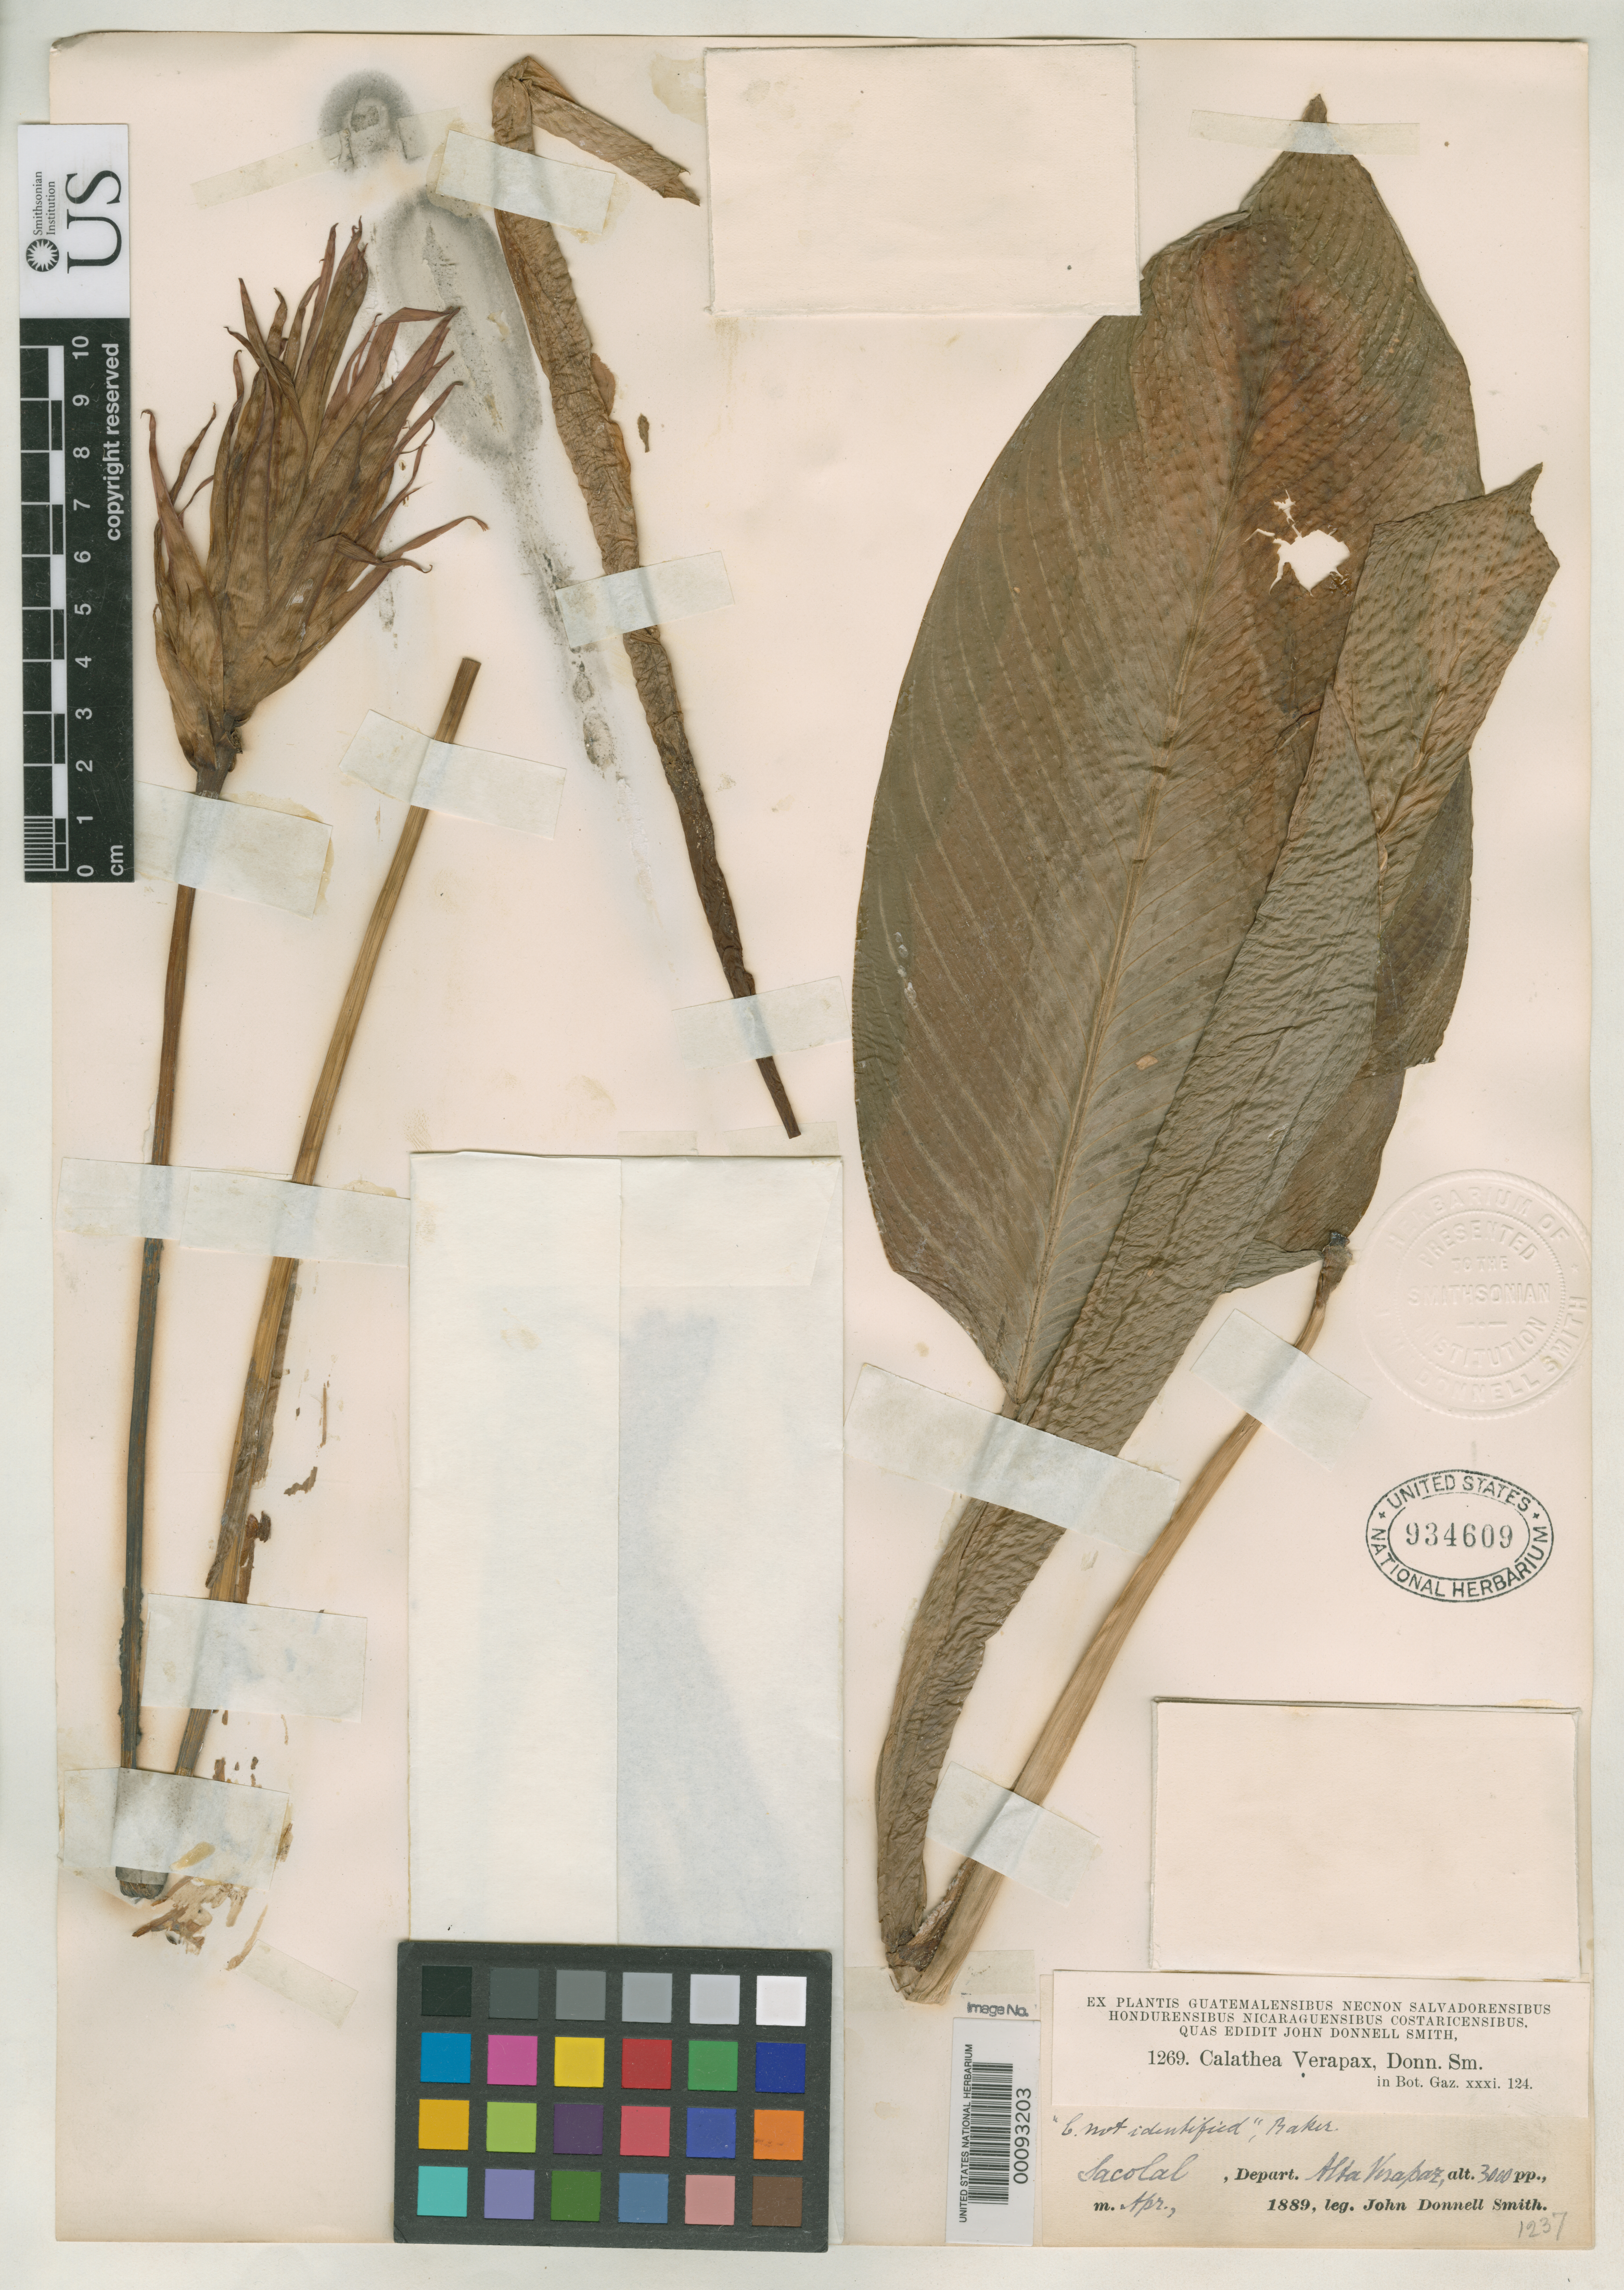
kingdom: Plantae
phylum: Tracheophyta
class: Liliopsida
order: Zingiberales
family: Marantaceae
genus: Calathea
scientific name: Calathea verapax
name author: Donn. Sm.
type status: Syntype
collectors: J. Donnell Smith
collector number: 1269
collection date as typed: Apr 1889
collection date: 1889-04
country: Guatemala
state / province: Alta Verapaz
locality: Sacolal.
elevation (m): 914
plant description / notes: Apparently mis-numbered by Donnell Smith with the number (1269) from the Tuerckheim syntype; collection data match the Donnell Smith syntype (1779).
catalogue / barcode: US 934609